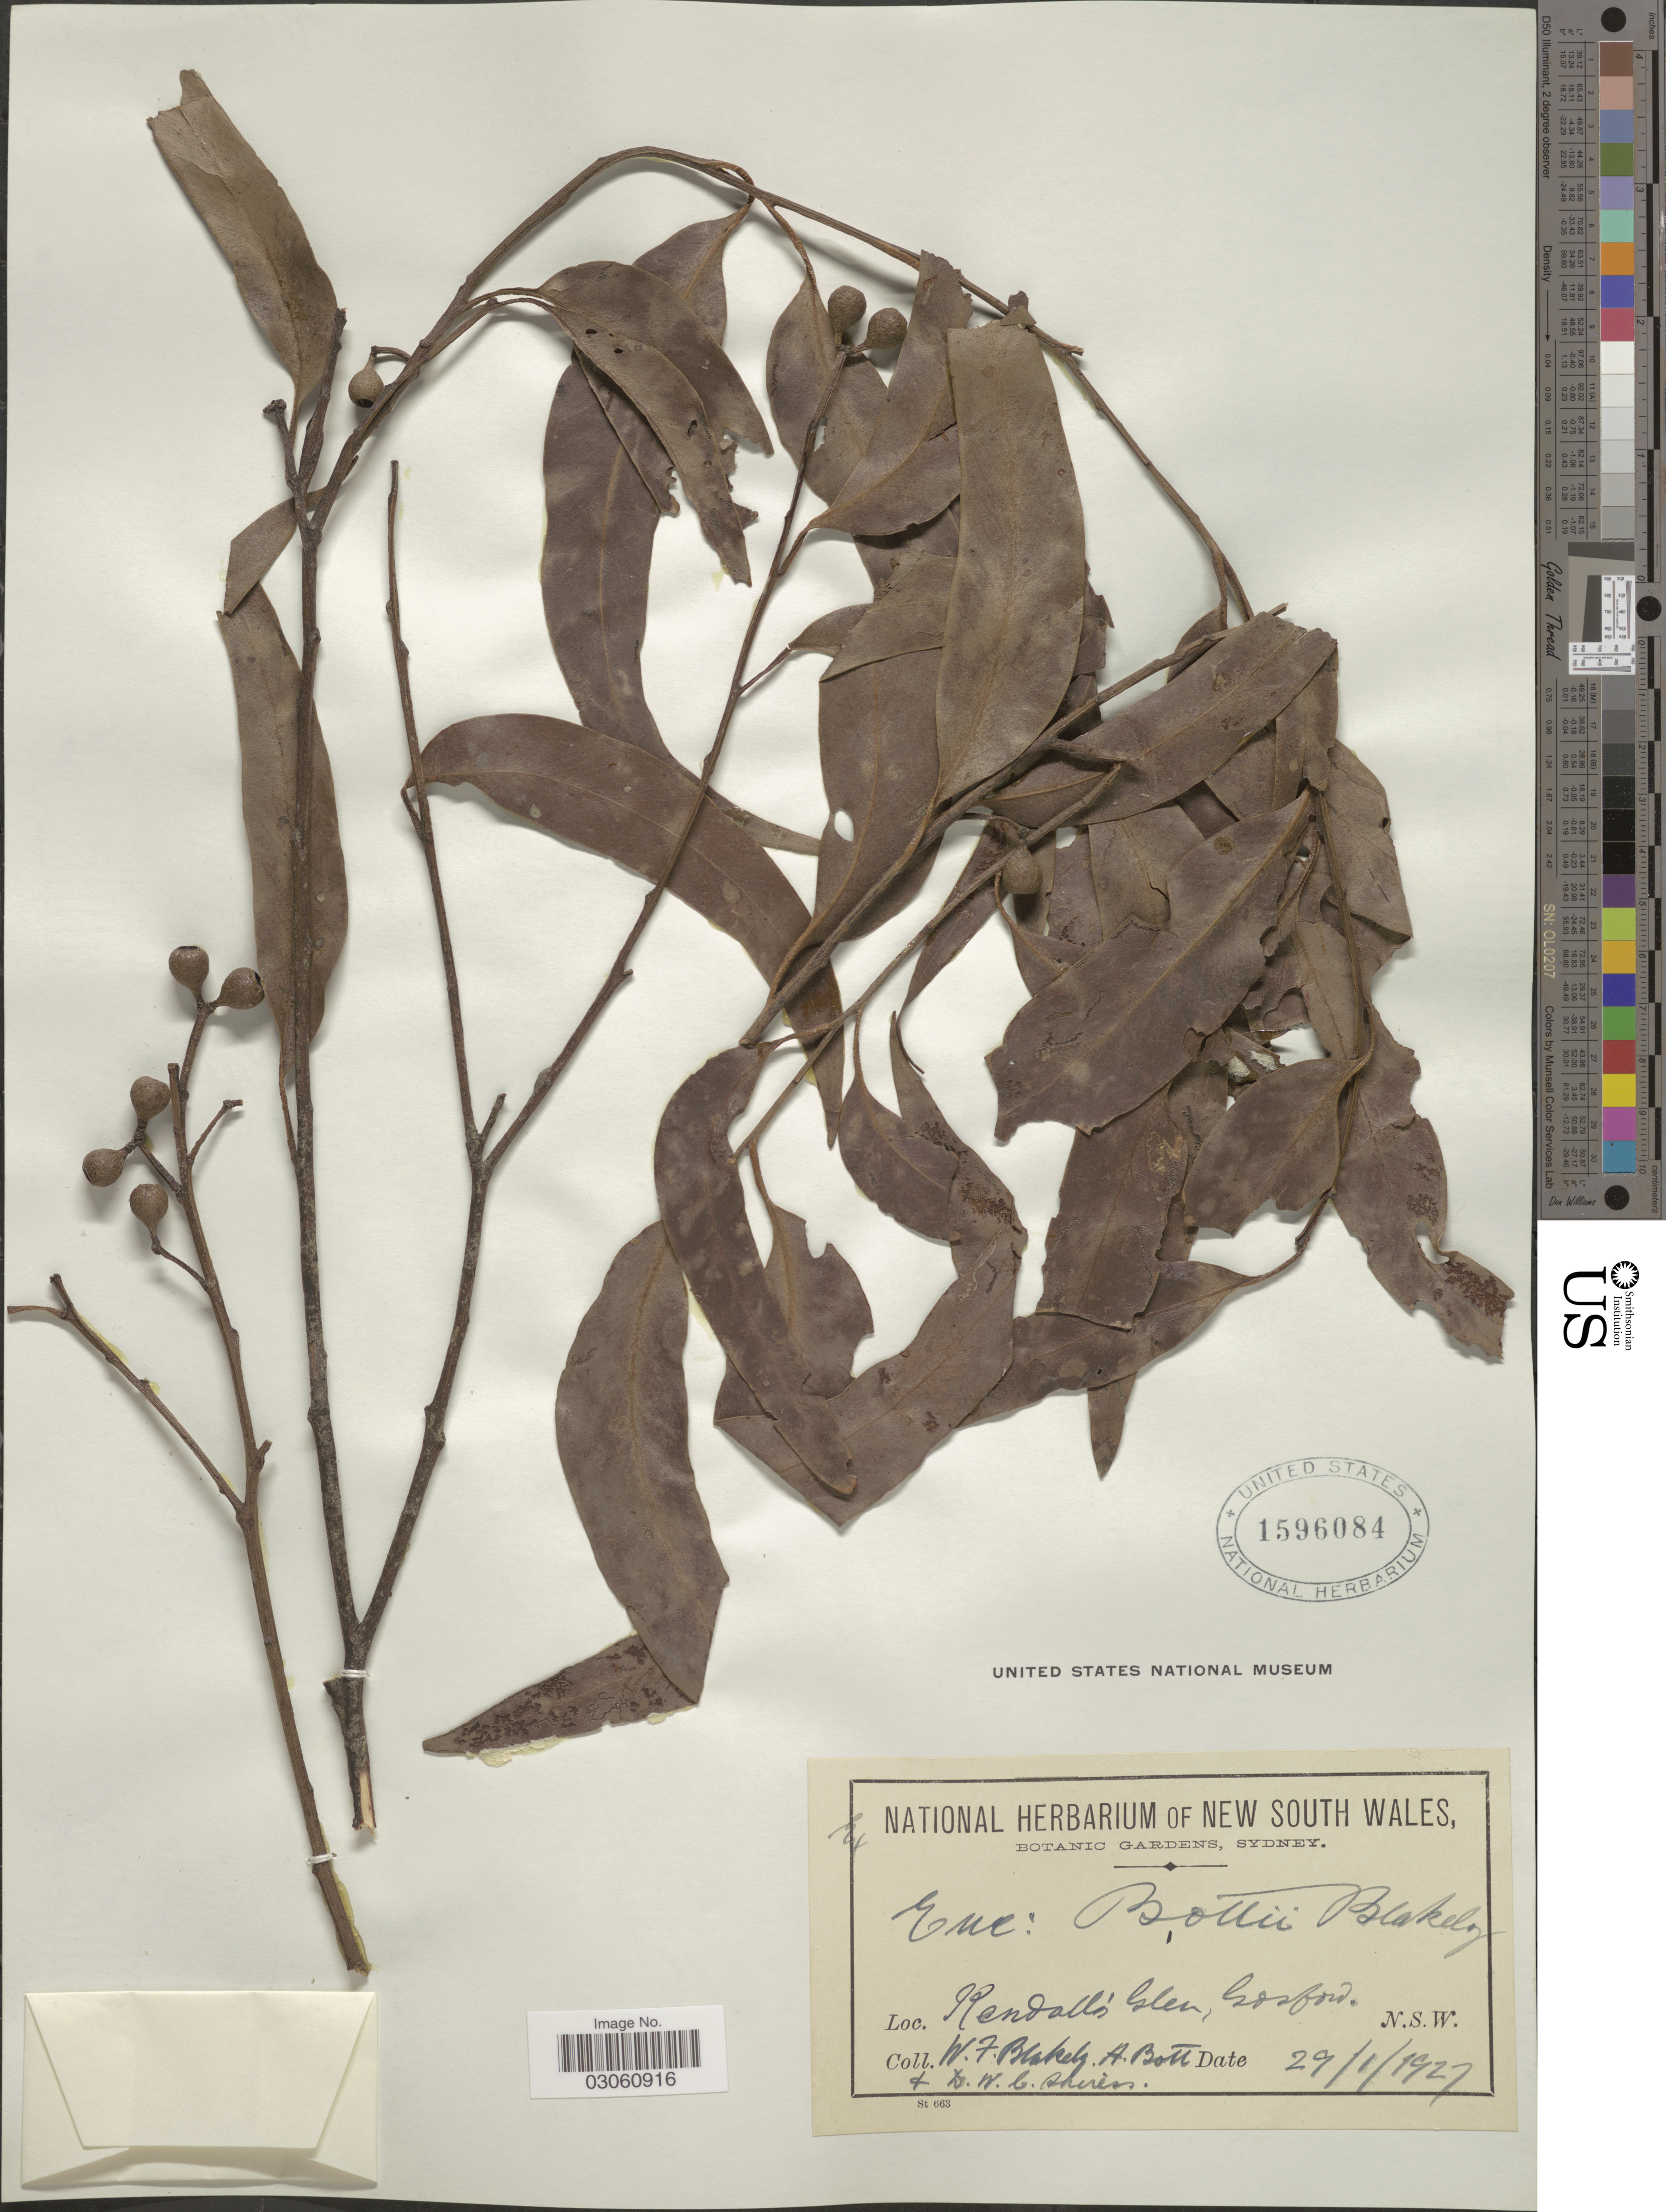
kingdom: Plantae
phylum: Tracheophyta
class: Magnoliopsida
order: Myrtales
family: Myrtaceae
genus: Eucalyptus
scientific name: Eucalyptus bottii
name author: Blakely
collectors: W. Blakely, Abbott & D. Shiress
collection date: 1927-01-29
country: Australia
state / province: New South Wales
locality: Kendall's Glen, Gosford.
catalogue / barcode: US 1596084